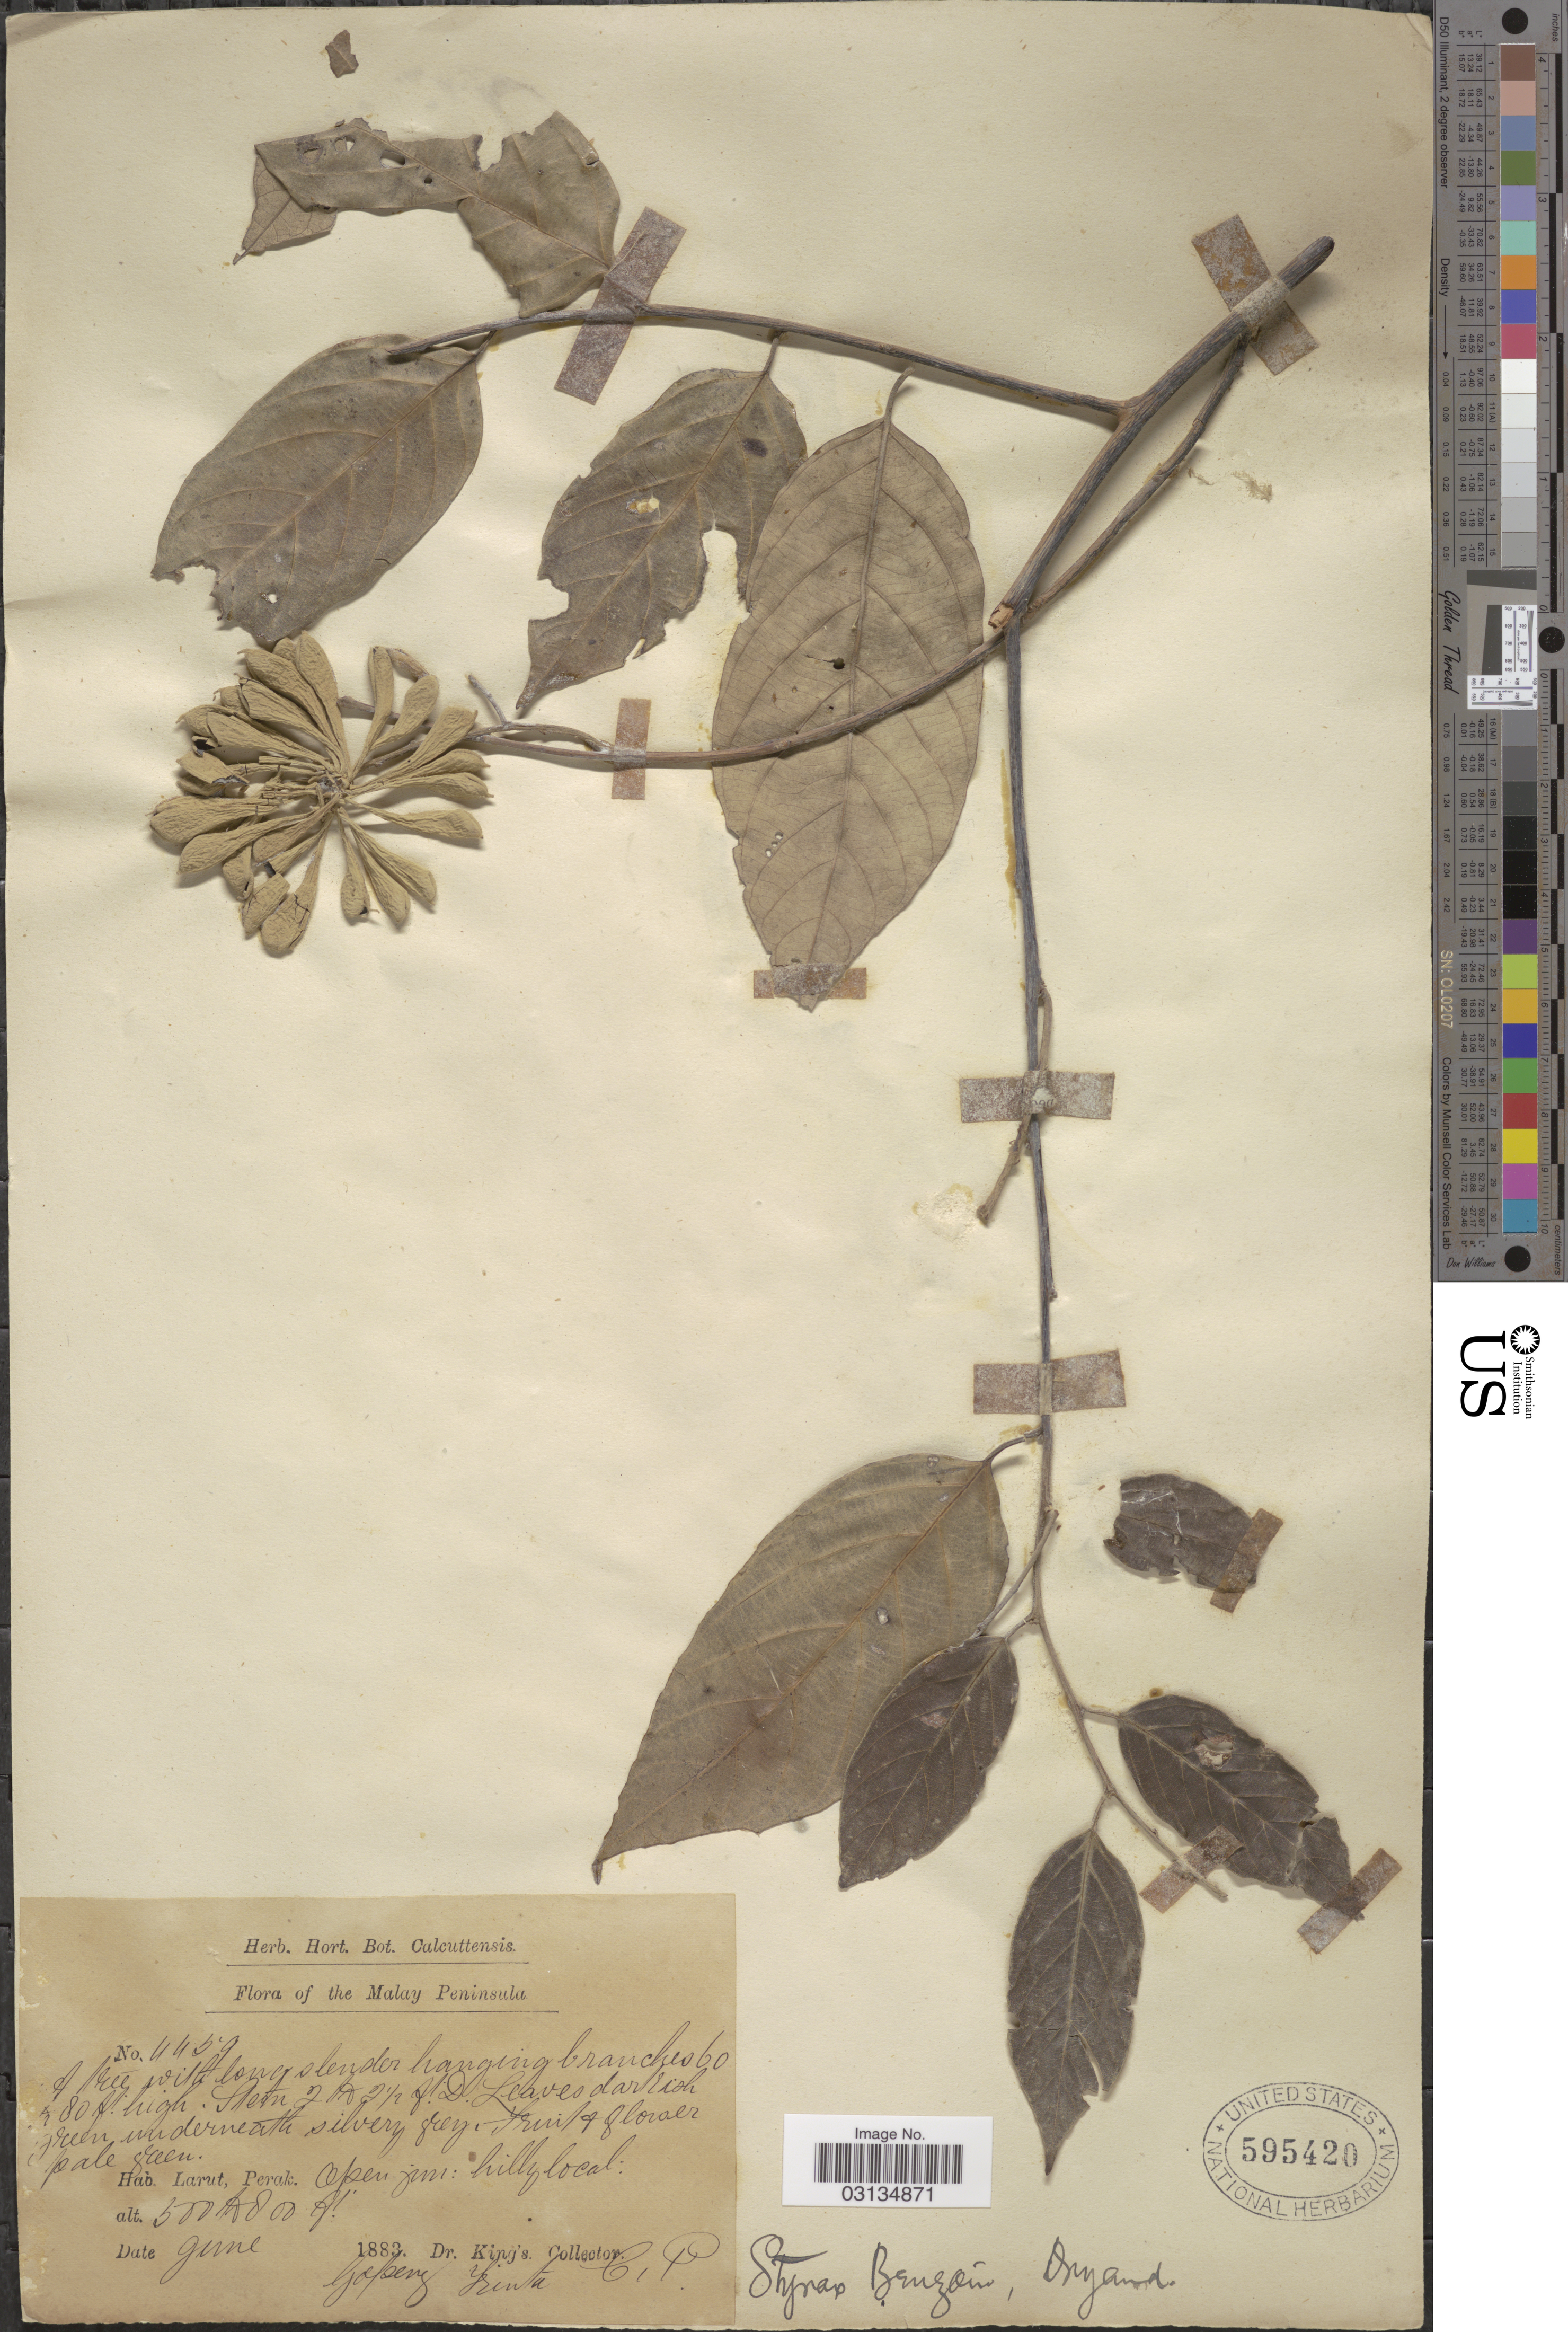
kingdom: Plantae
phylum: Tracheophyta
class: Magnoliopsida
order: Ericales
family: Styracaceae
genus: Styrax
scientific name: Styrax benzoin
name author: Dryand.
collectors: Dr. King's collector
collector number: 4459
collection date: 1883-06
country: Malaysia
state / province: Perak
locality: The Malay Peninsula. Larut.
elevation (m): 152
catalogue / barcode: US 595420